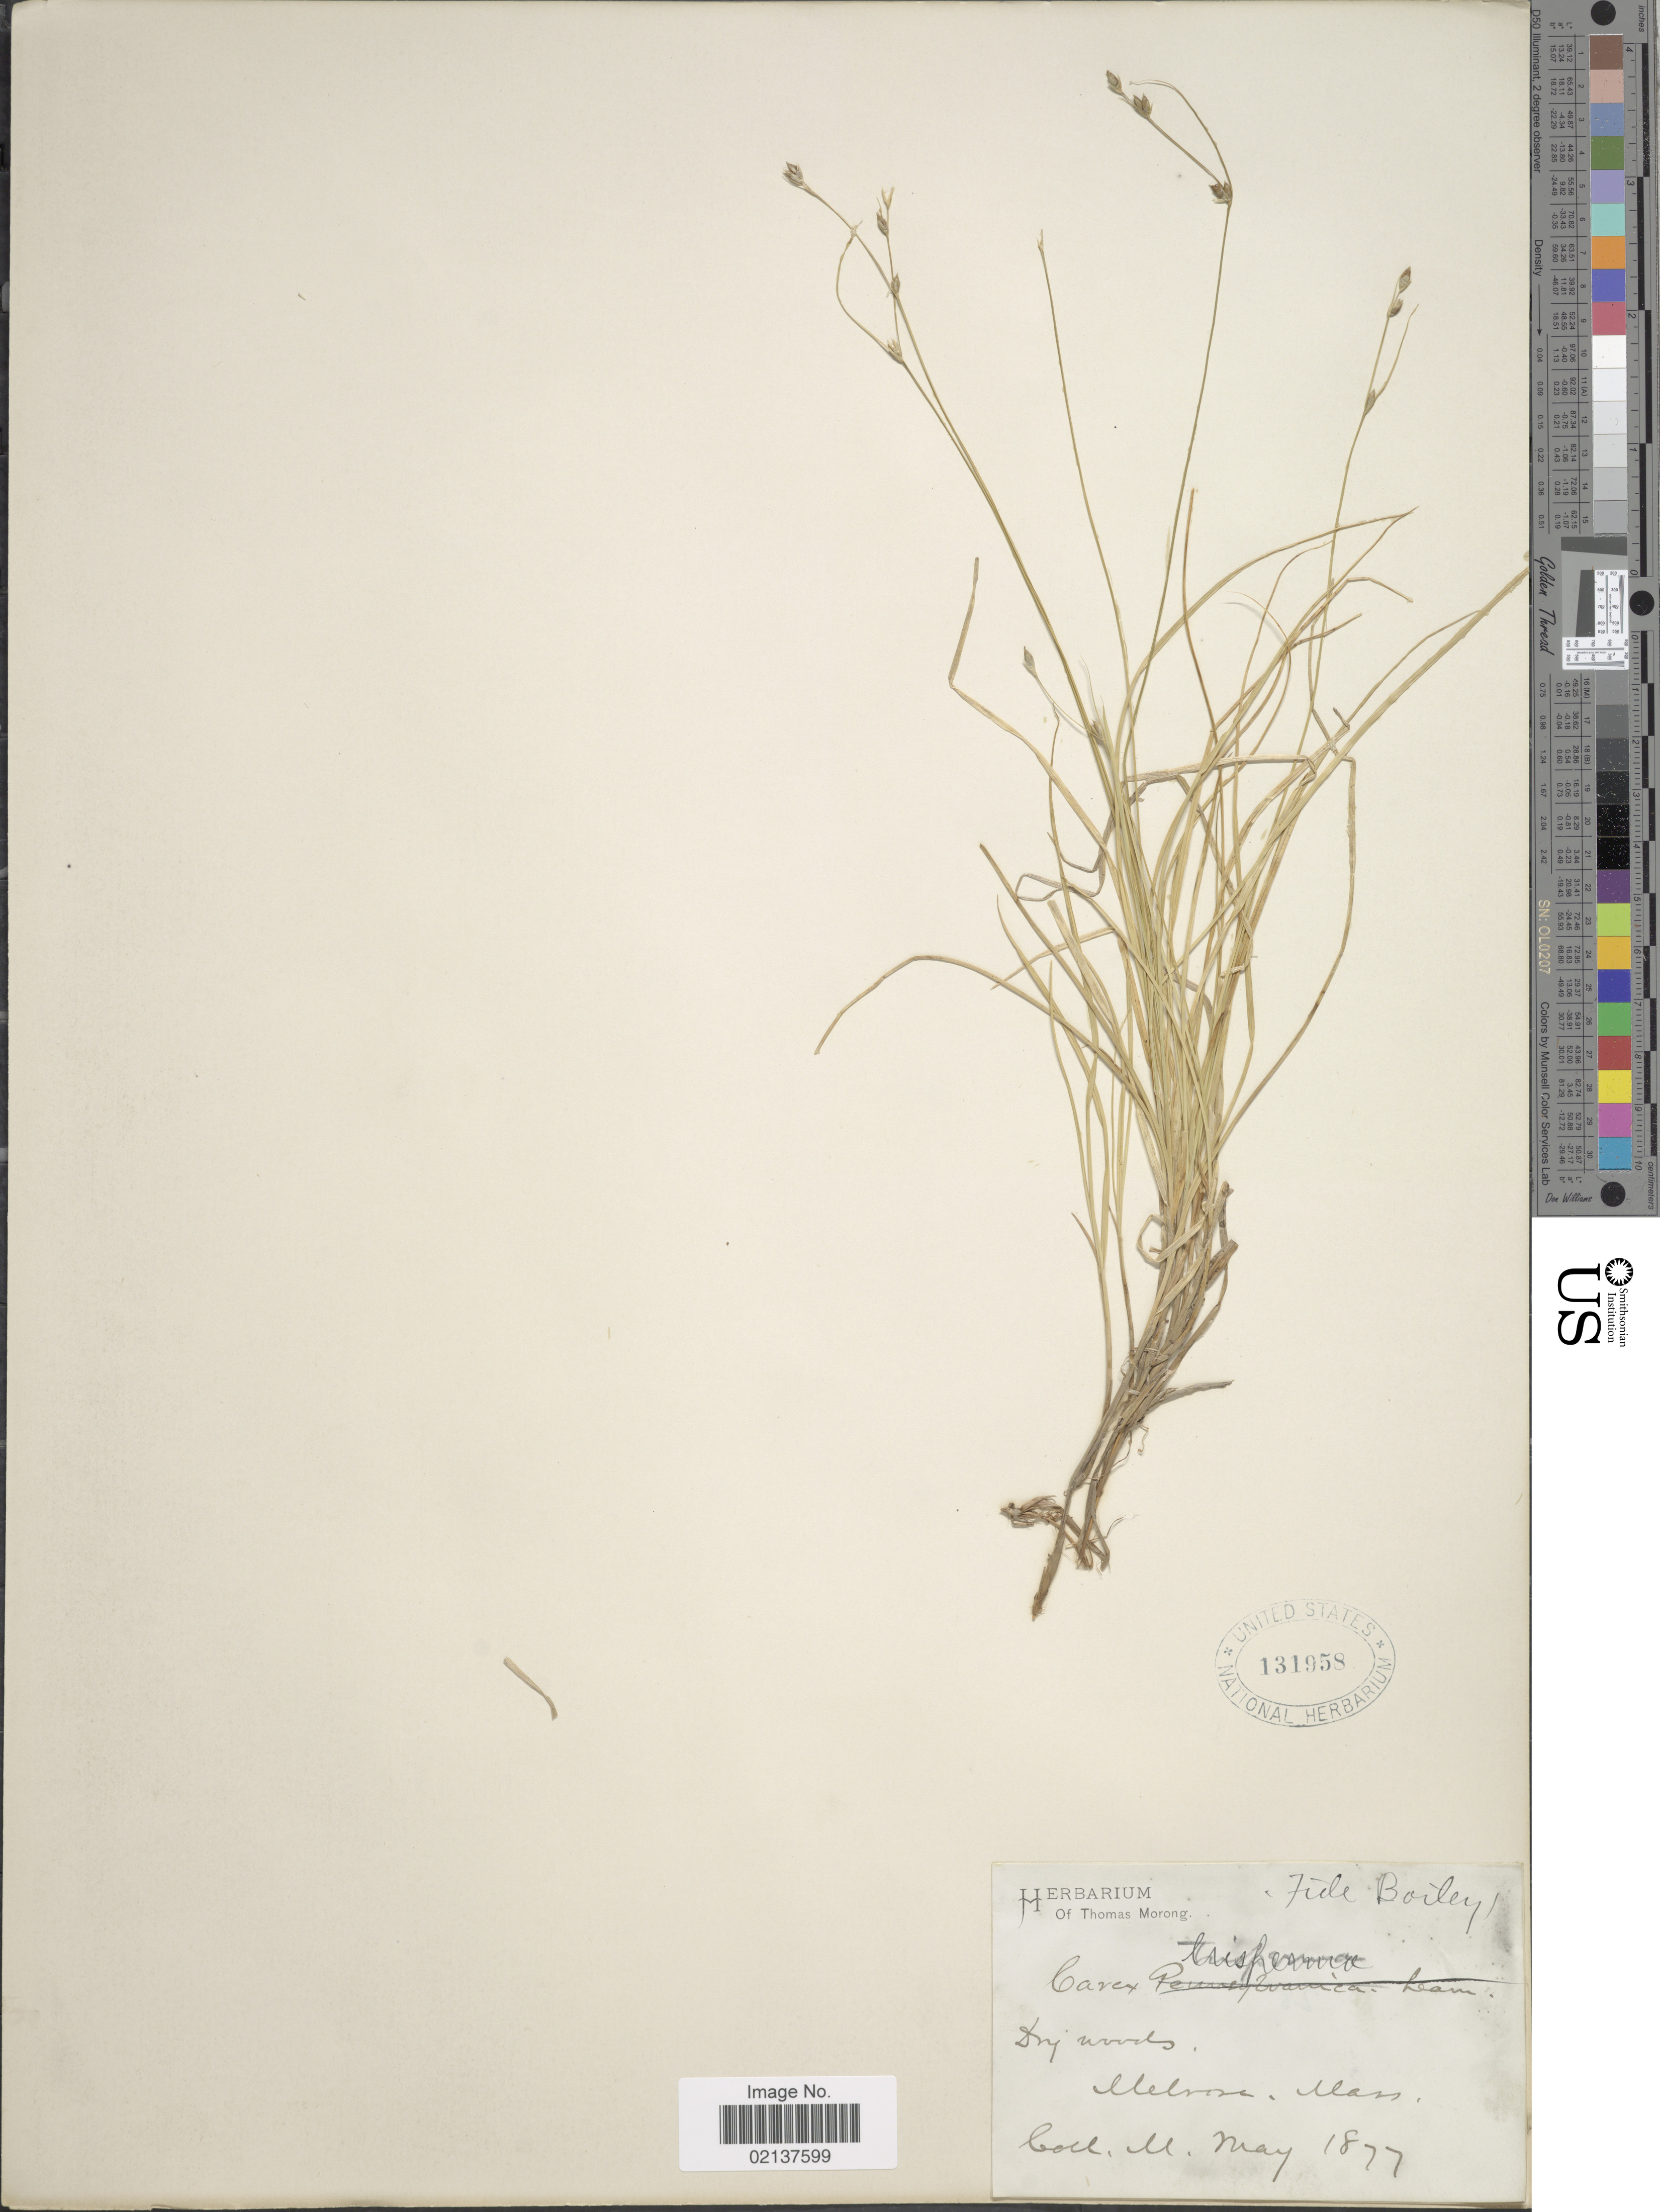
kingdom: Plantae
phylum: Tracheophyta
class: Liliopsida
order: Poales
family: Cyperaceae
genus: Carex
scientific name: Carex trisperma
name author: Dewey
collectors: ex herb. T. Morong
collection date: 1877-05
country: United States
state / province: Massachusetts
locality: Melrose, Mass.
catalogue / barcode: US 131958